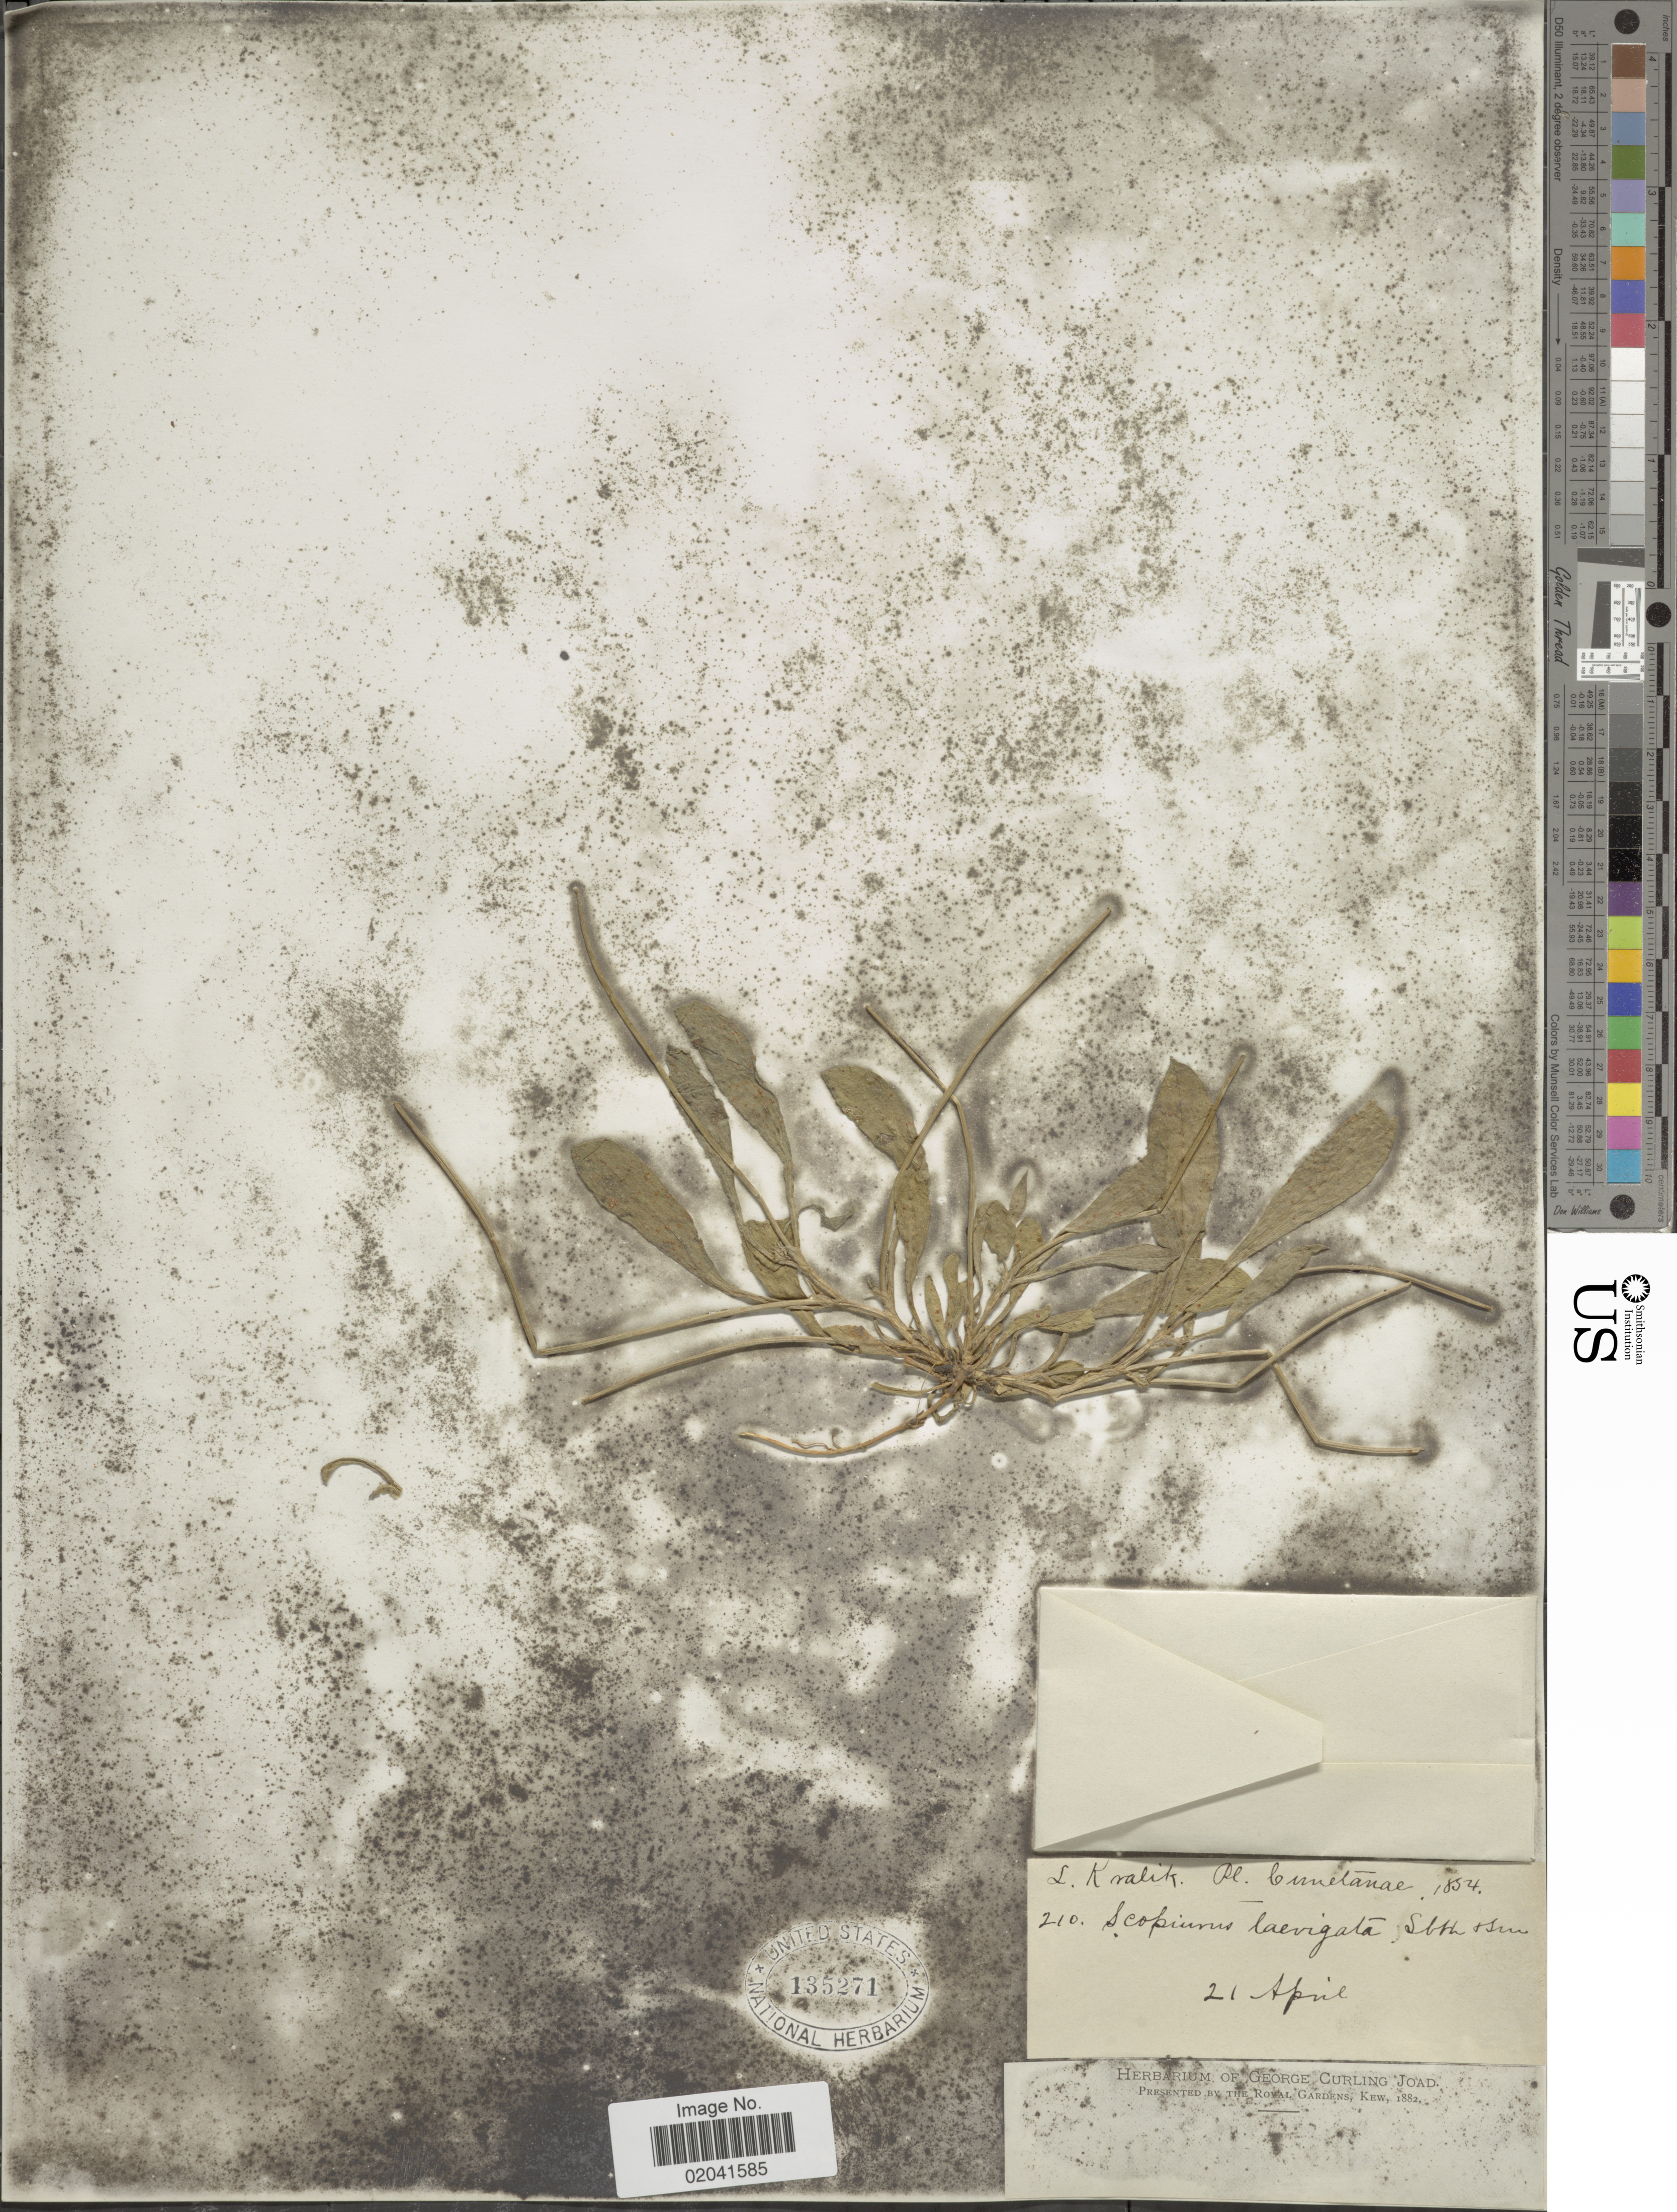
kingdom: Plantae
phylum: Tracheophyta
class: Magnoliopsida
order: Fabales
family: Fabaceae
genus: Scorpiurus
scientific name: Scorpiurus laevigata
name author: Sibth. & Sm.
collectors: L. Kralik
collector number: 210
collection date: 1854-04-21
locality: Pl. Cunetanae [interpreted].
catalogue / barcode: US 135271